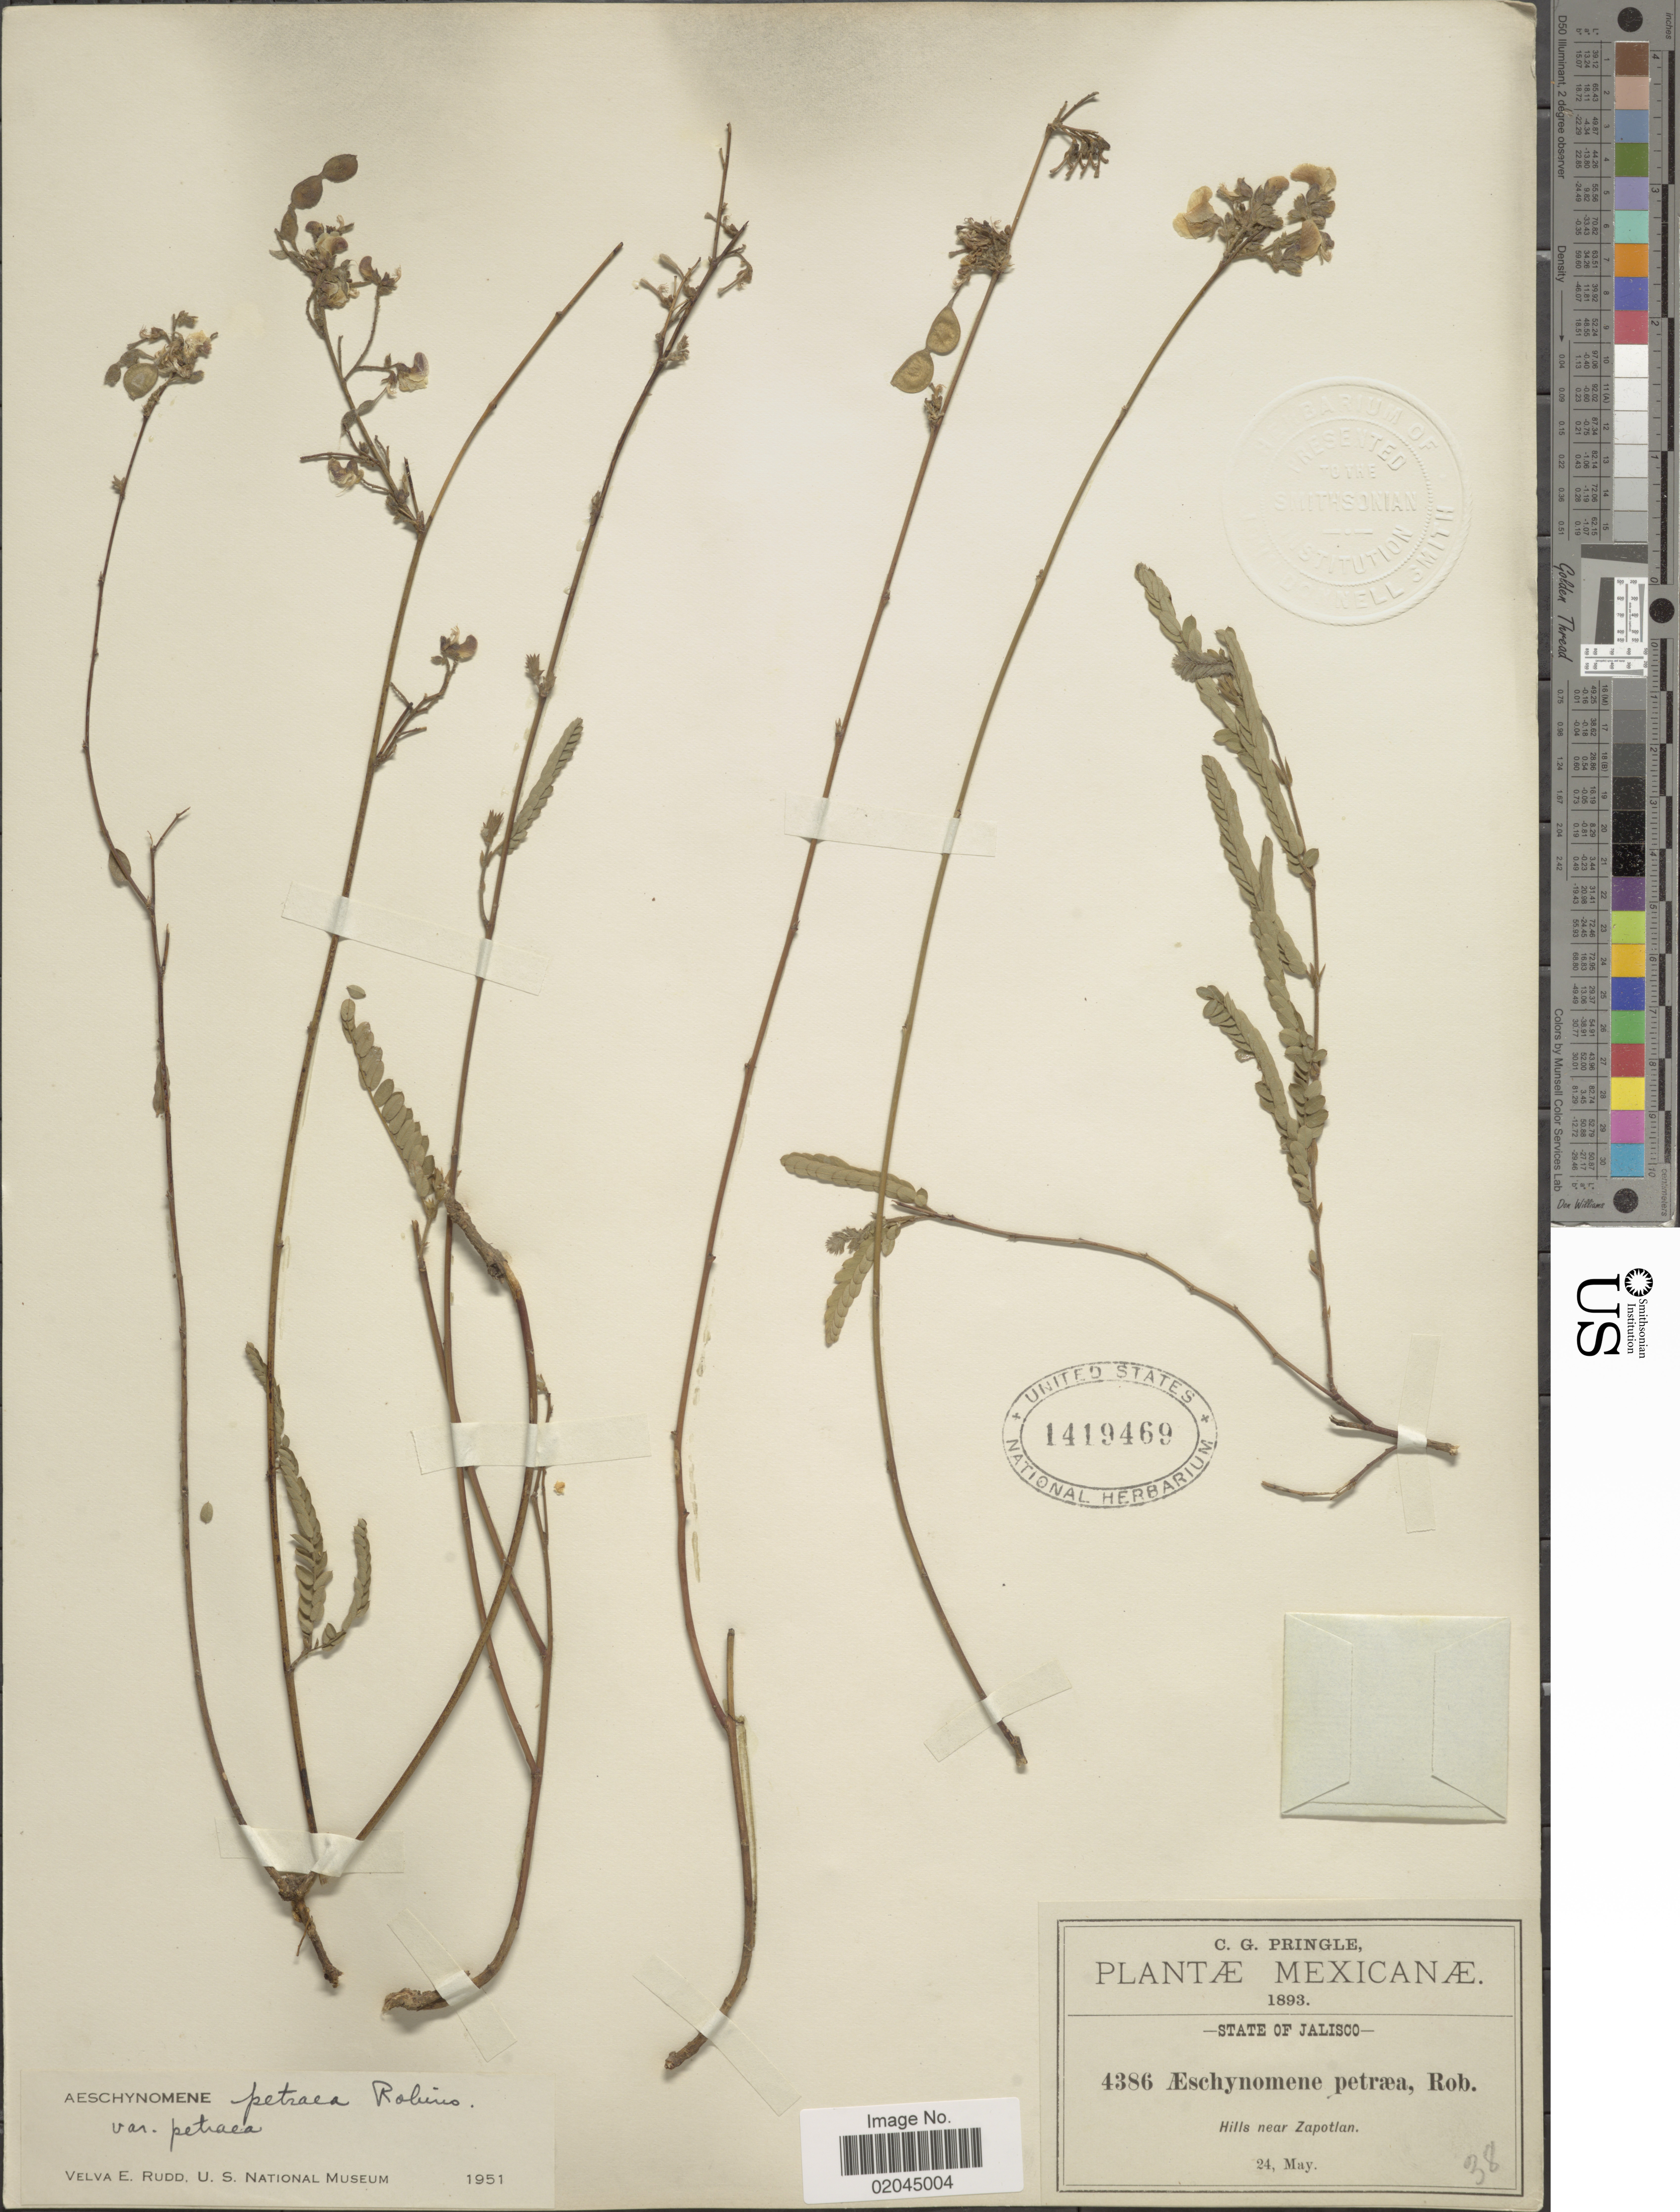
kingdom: Plantae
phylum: Tracheophyta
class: Magnoliopsida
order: Fabales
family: Fabaceae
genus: Aeschynomene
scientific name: Aeschynomene petraea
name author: B.L. Rob.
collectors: C. G. Pringle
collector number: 4386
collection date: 1893-05-24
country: Mexico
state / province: Jalisco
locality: State of Jalisco, Hills near Zapotlan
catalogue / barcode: US 1419469